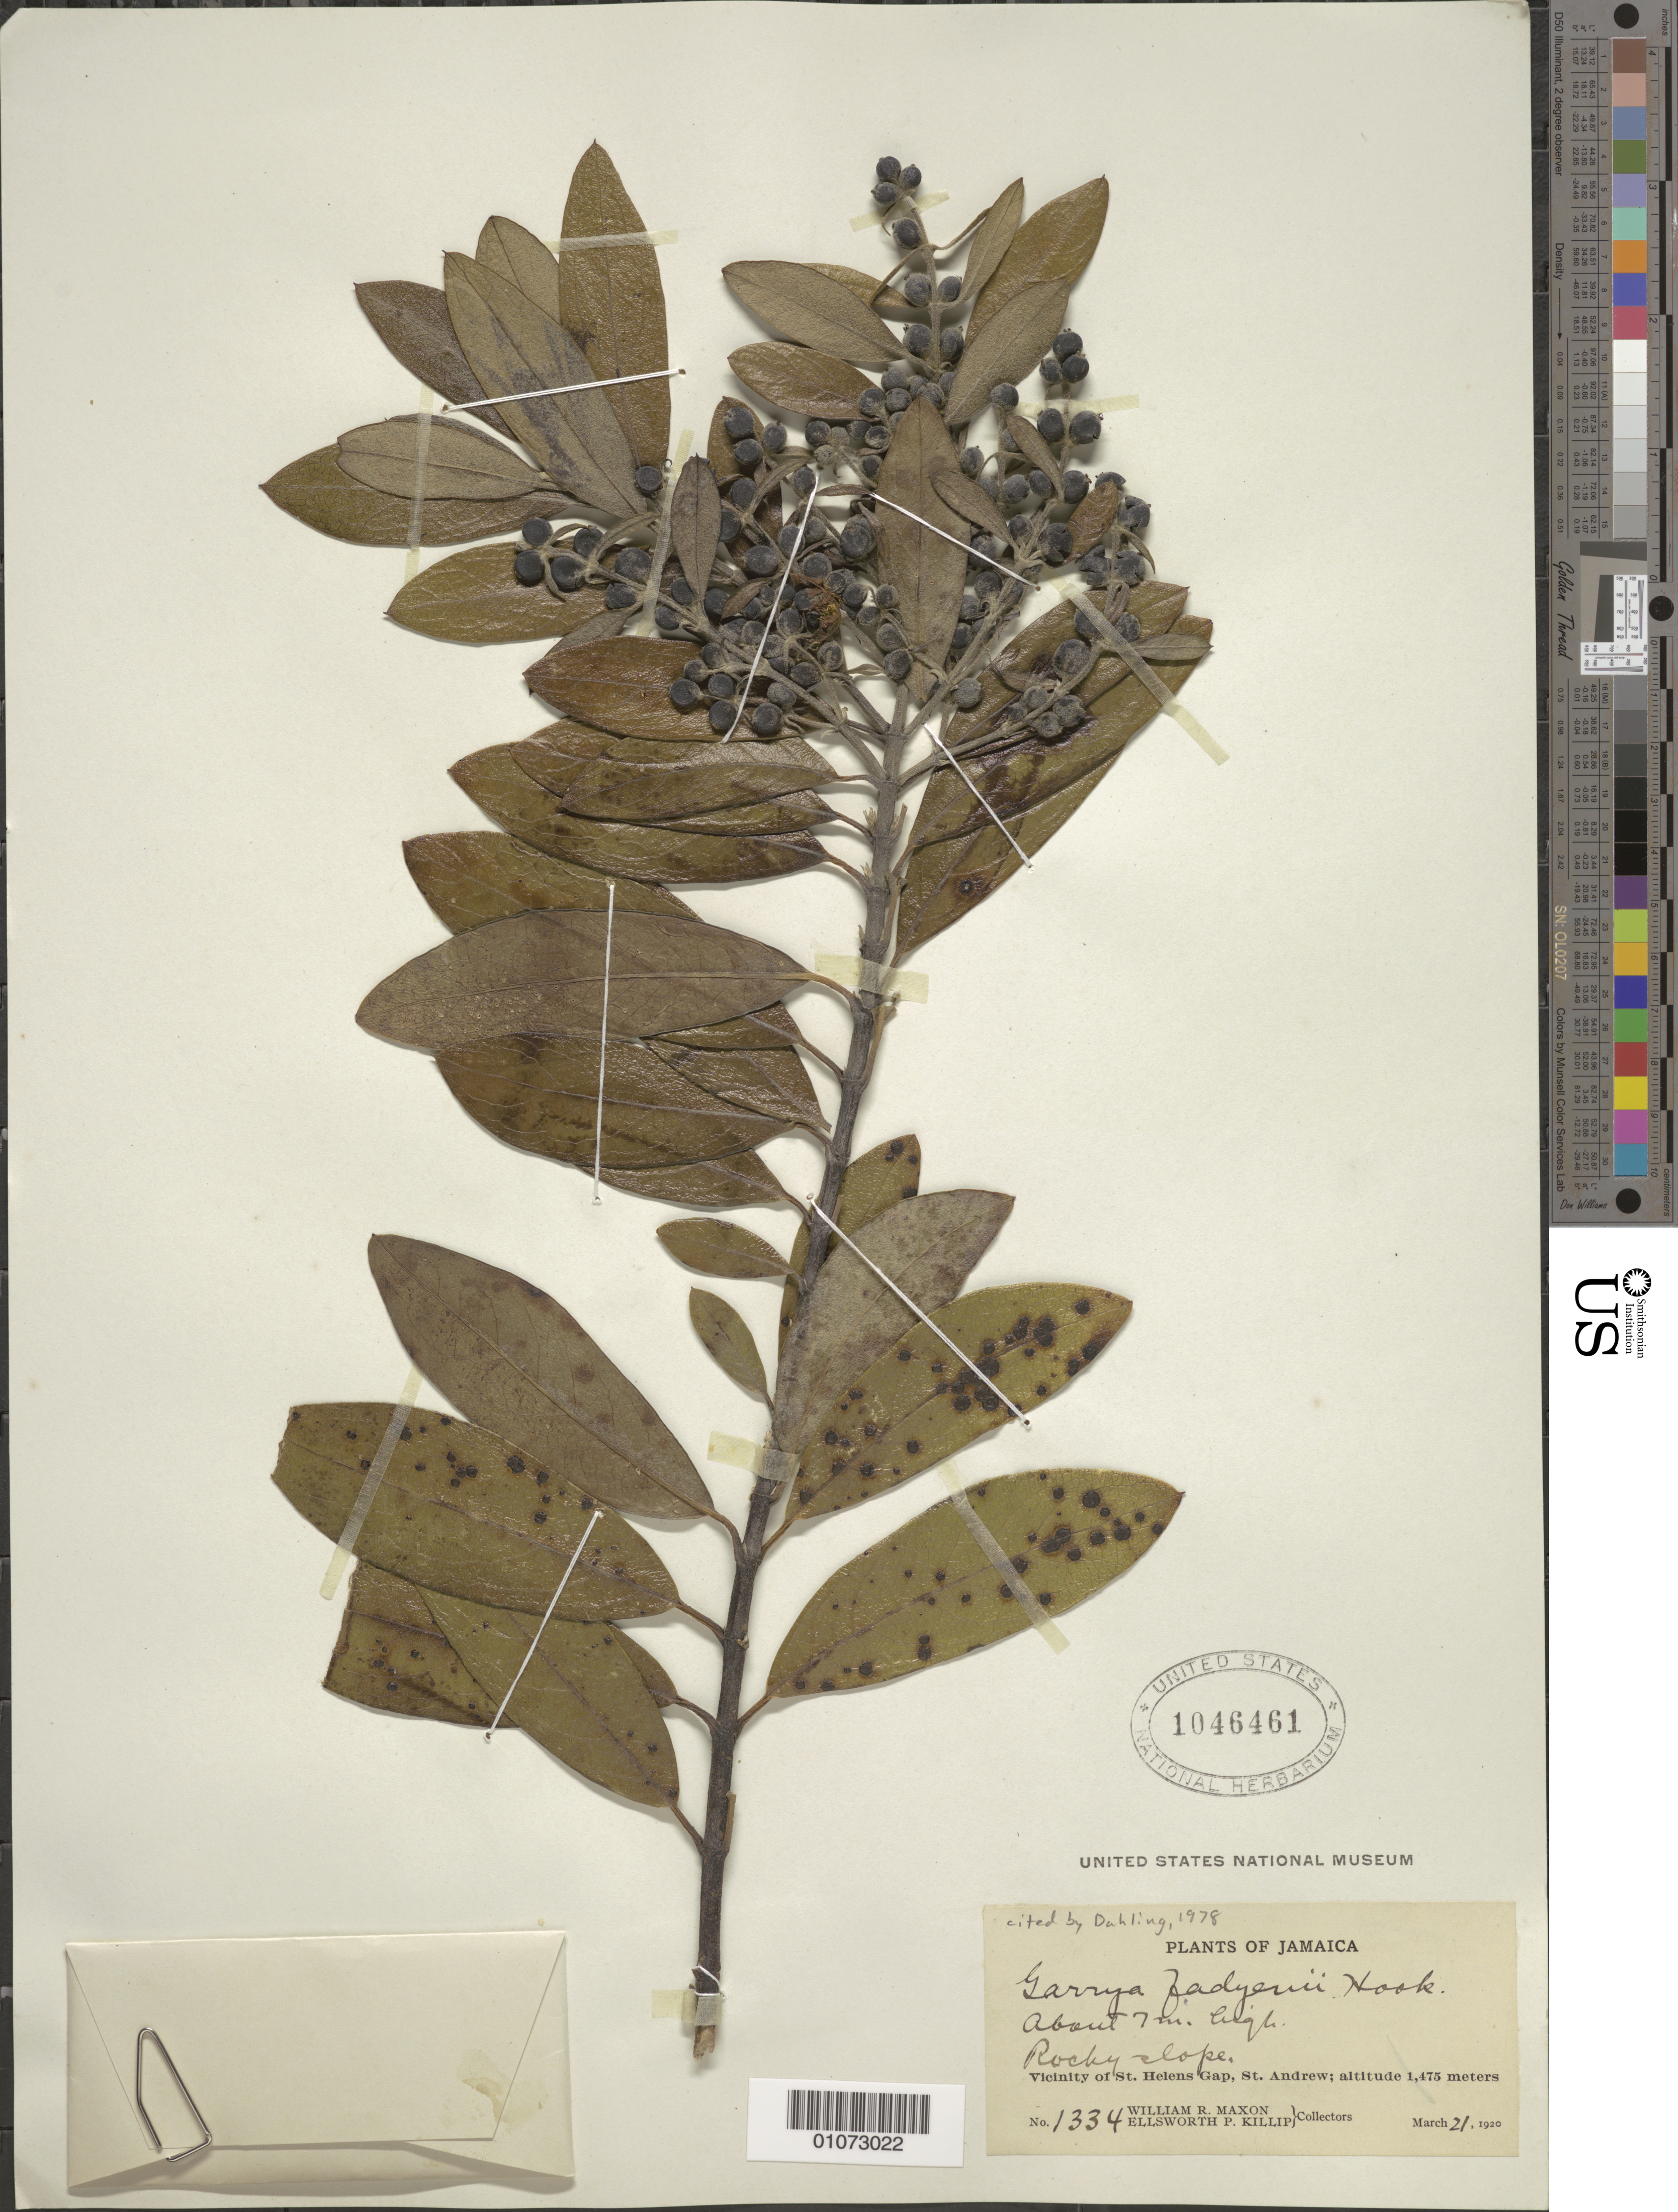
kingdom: Plantae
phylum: Tracheophyta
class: Magnoliopsida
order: Garryales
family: Garryaceae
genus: Garrya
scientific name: Garrya fadyenii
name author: Hook.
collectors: W. R. Maxon & E. P. Killip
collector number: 1334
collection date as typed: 21 Mar 1920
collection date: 1920-03-21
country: Jamaica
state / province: Saint Andrew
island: Jamaica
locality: Vicinity of St. Helen's Gap. Rocky slope.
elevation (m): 1475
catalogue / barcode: US 1046461